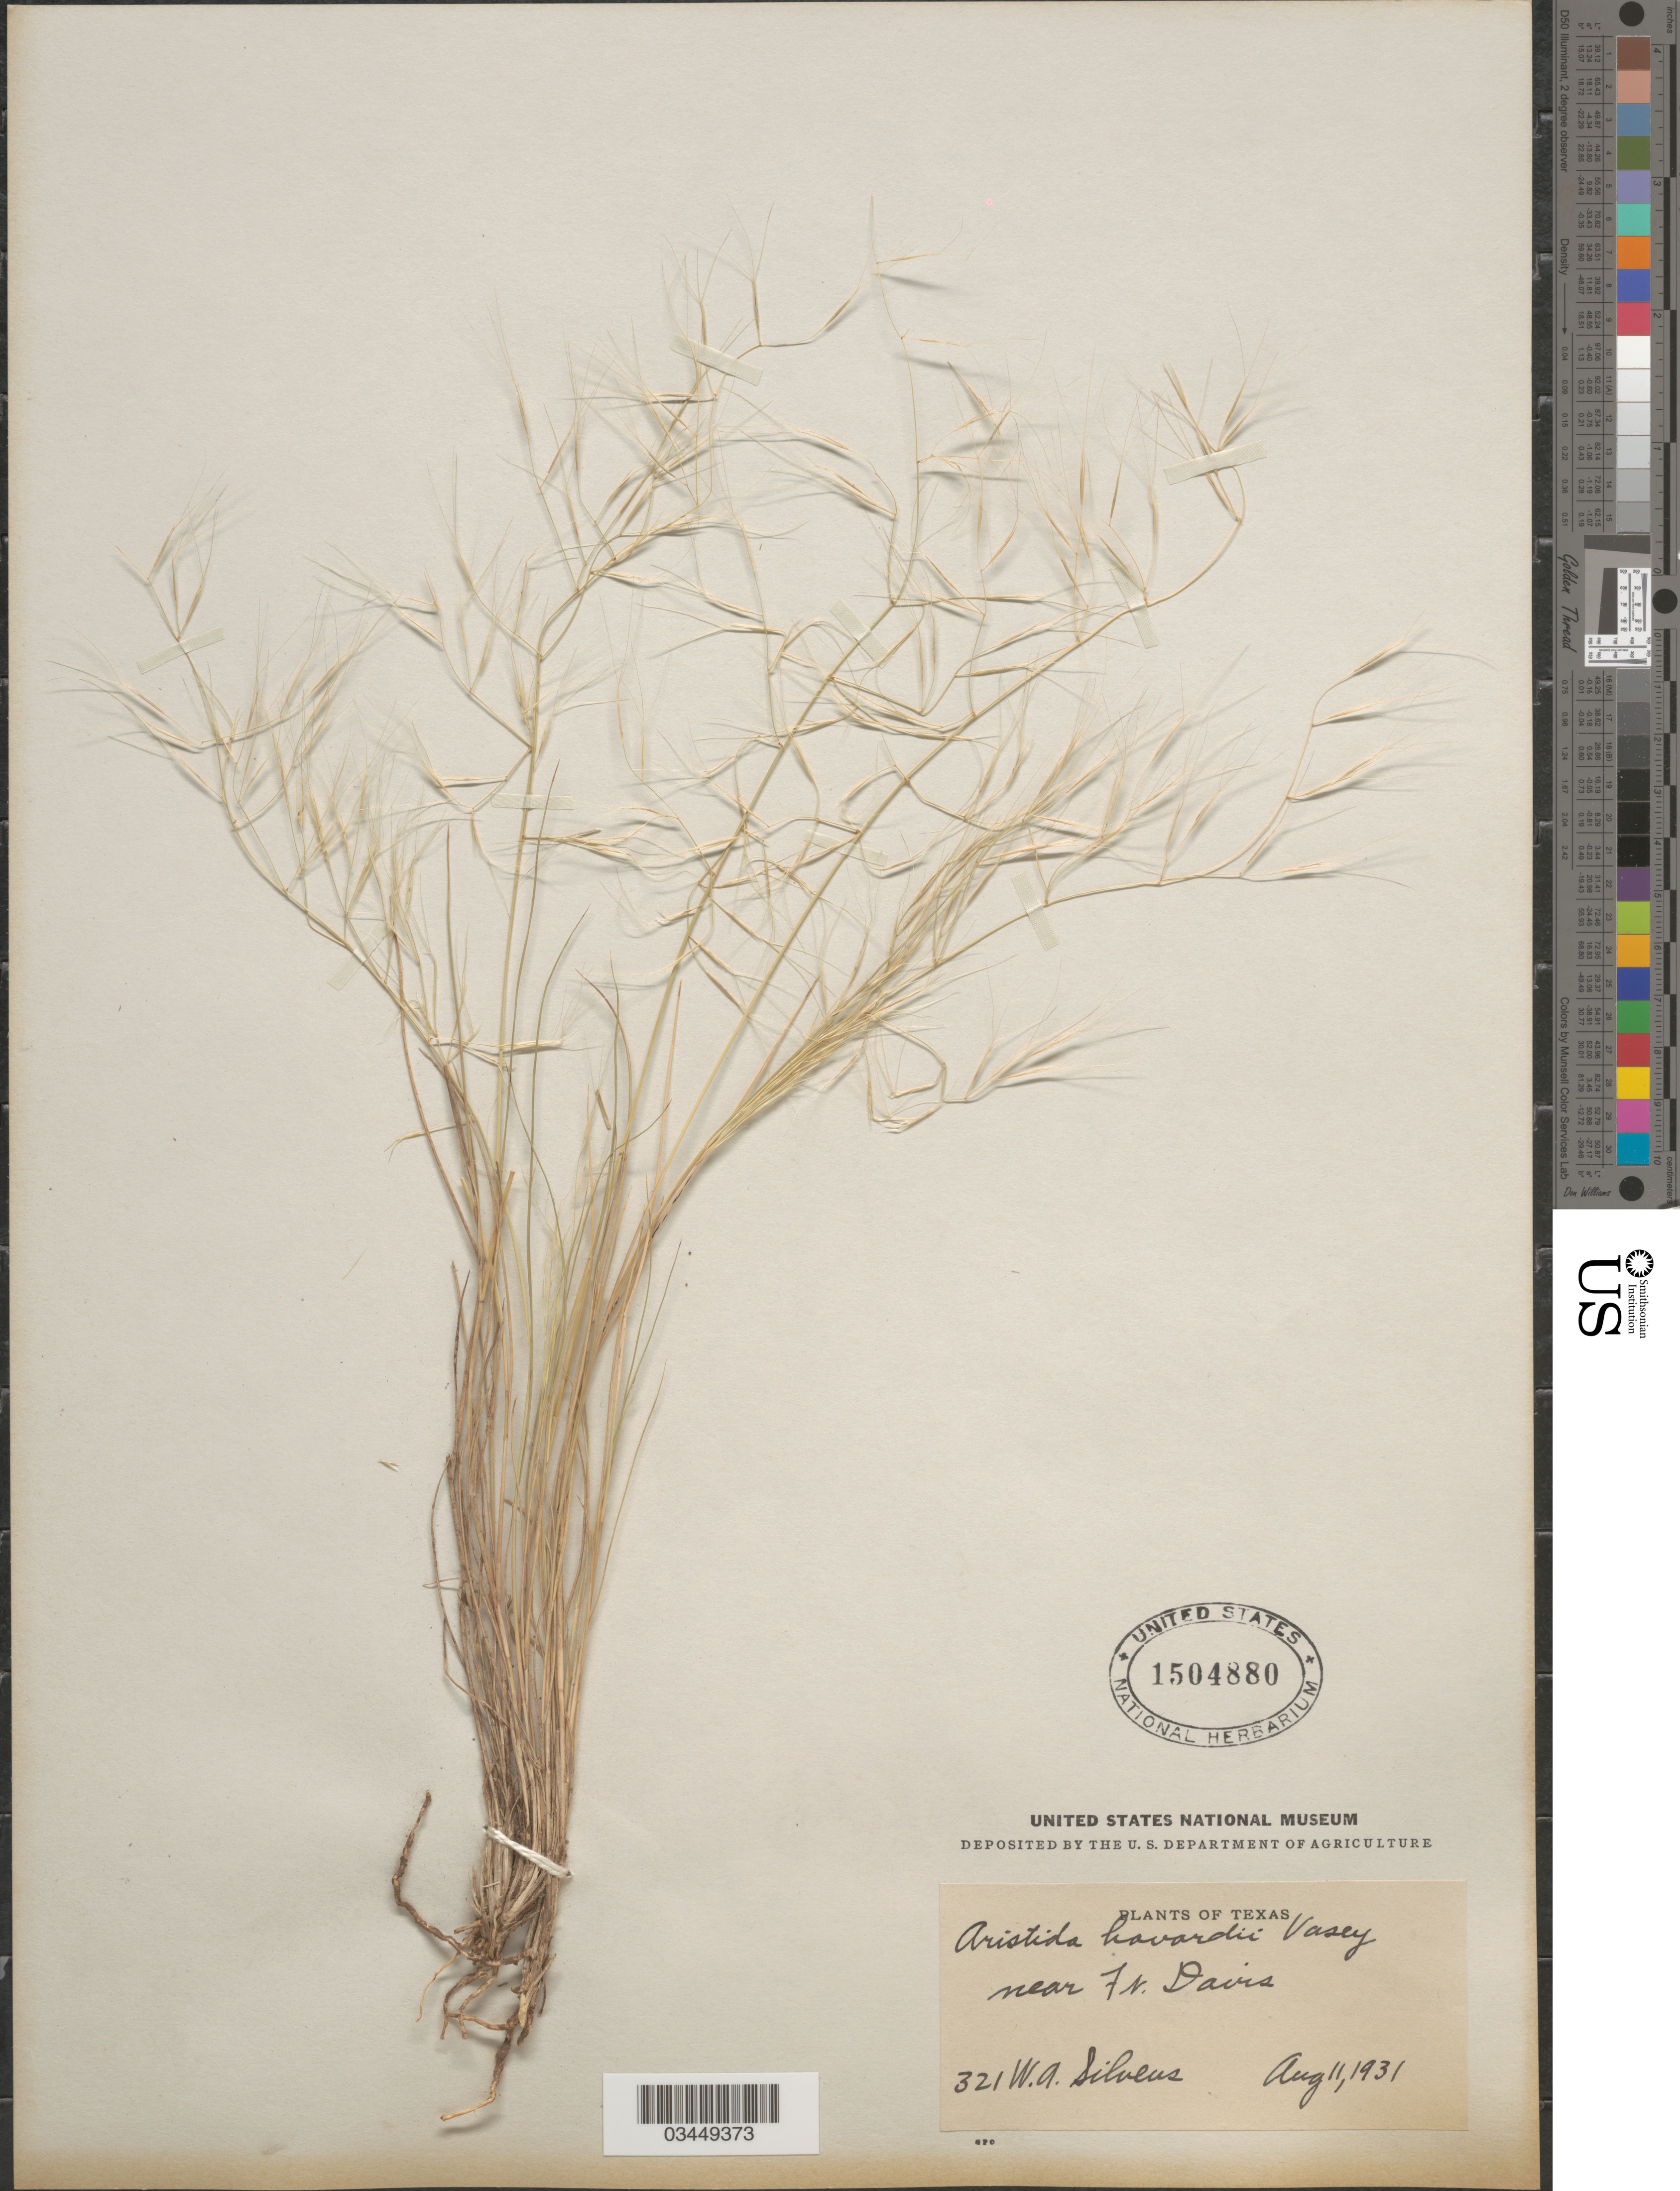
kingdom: Plantae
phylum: Tracheophyta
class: Liliopsida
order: Poales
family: Poaceae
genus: Aristida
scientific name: Aristida havardii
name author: Vasey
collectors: W. Silveus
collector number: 321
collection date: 1931-08-11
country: United States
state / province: Texas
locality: Near Ft. Davis.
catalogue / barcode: US 1504880